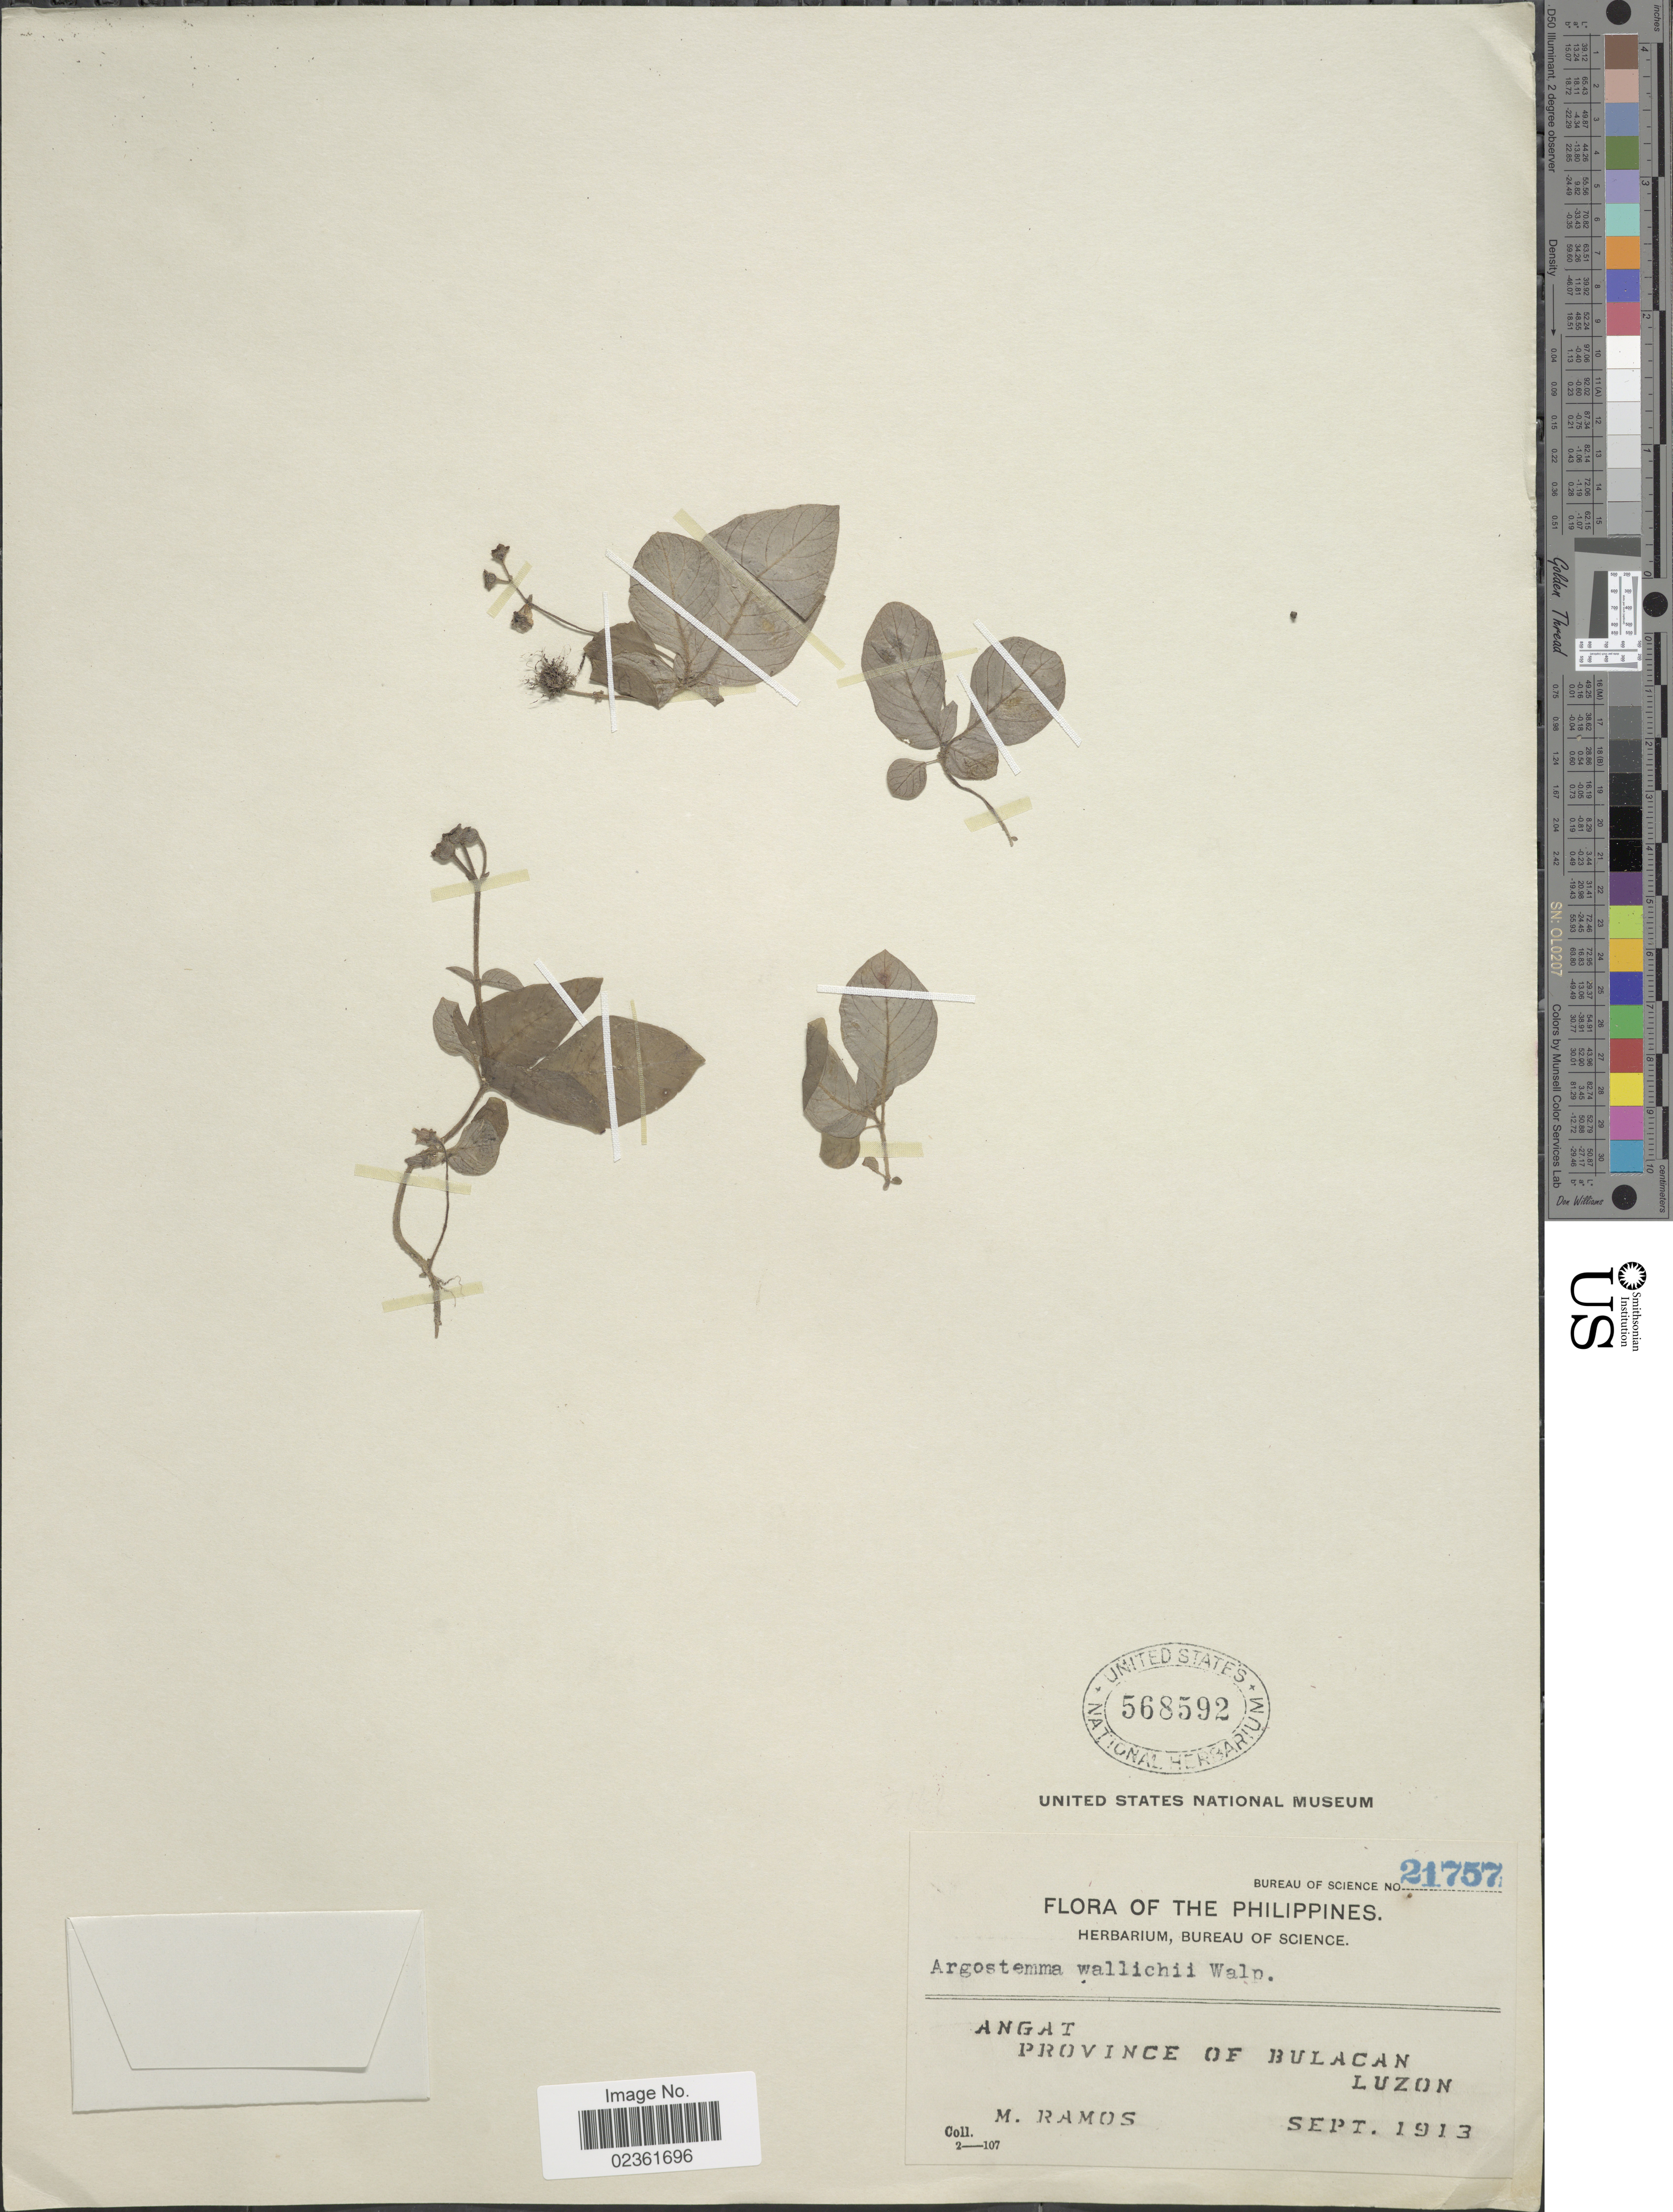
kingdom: Plantae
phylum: Tracheophyta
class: Magnoliopsida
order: Gentianales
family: Rubiaceae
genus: Argostemma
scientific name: Argostemma wallichii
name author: Walp.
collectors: M. Ramos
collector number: Bureau of Science 21757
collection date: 1913-09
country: Philippines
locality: Angat, Province of Bulacan, Luzon.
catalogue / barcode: US 568592